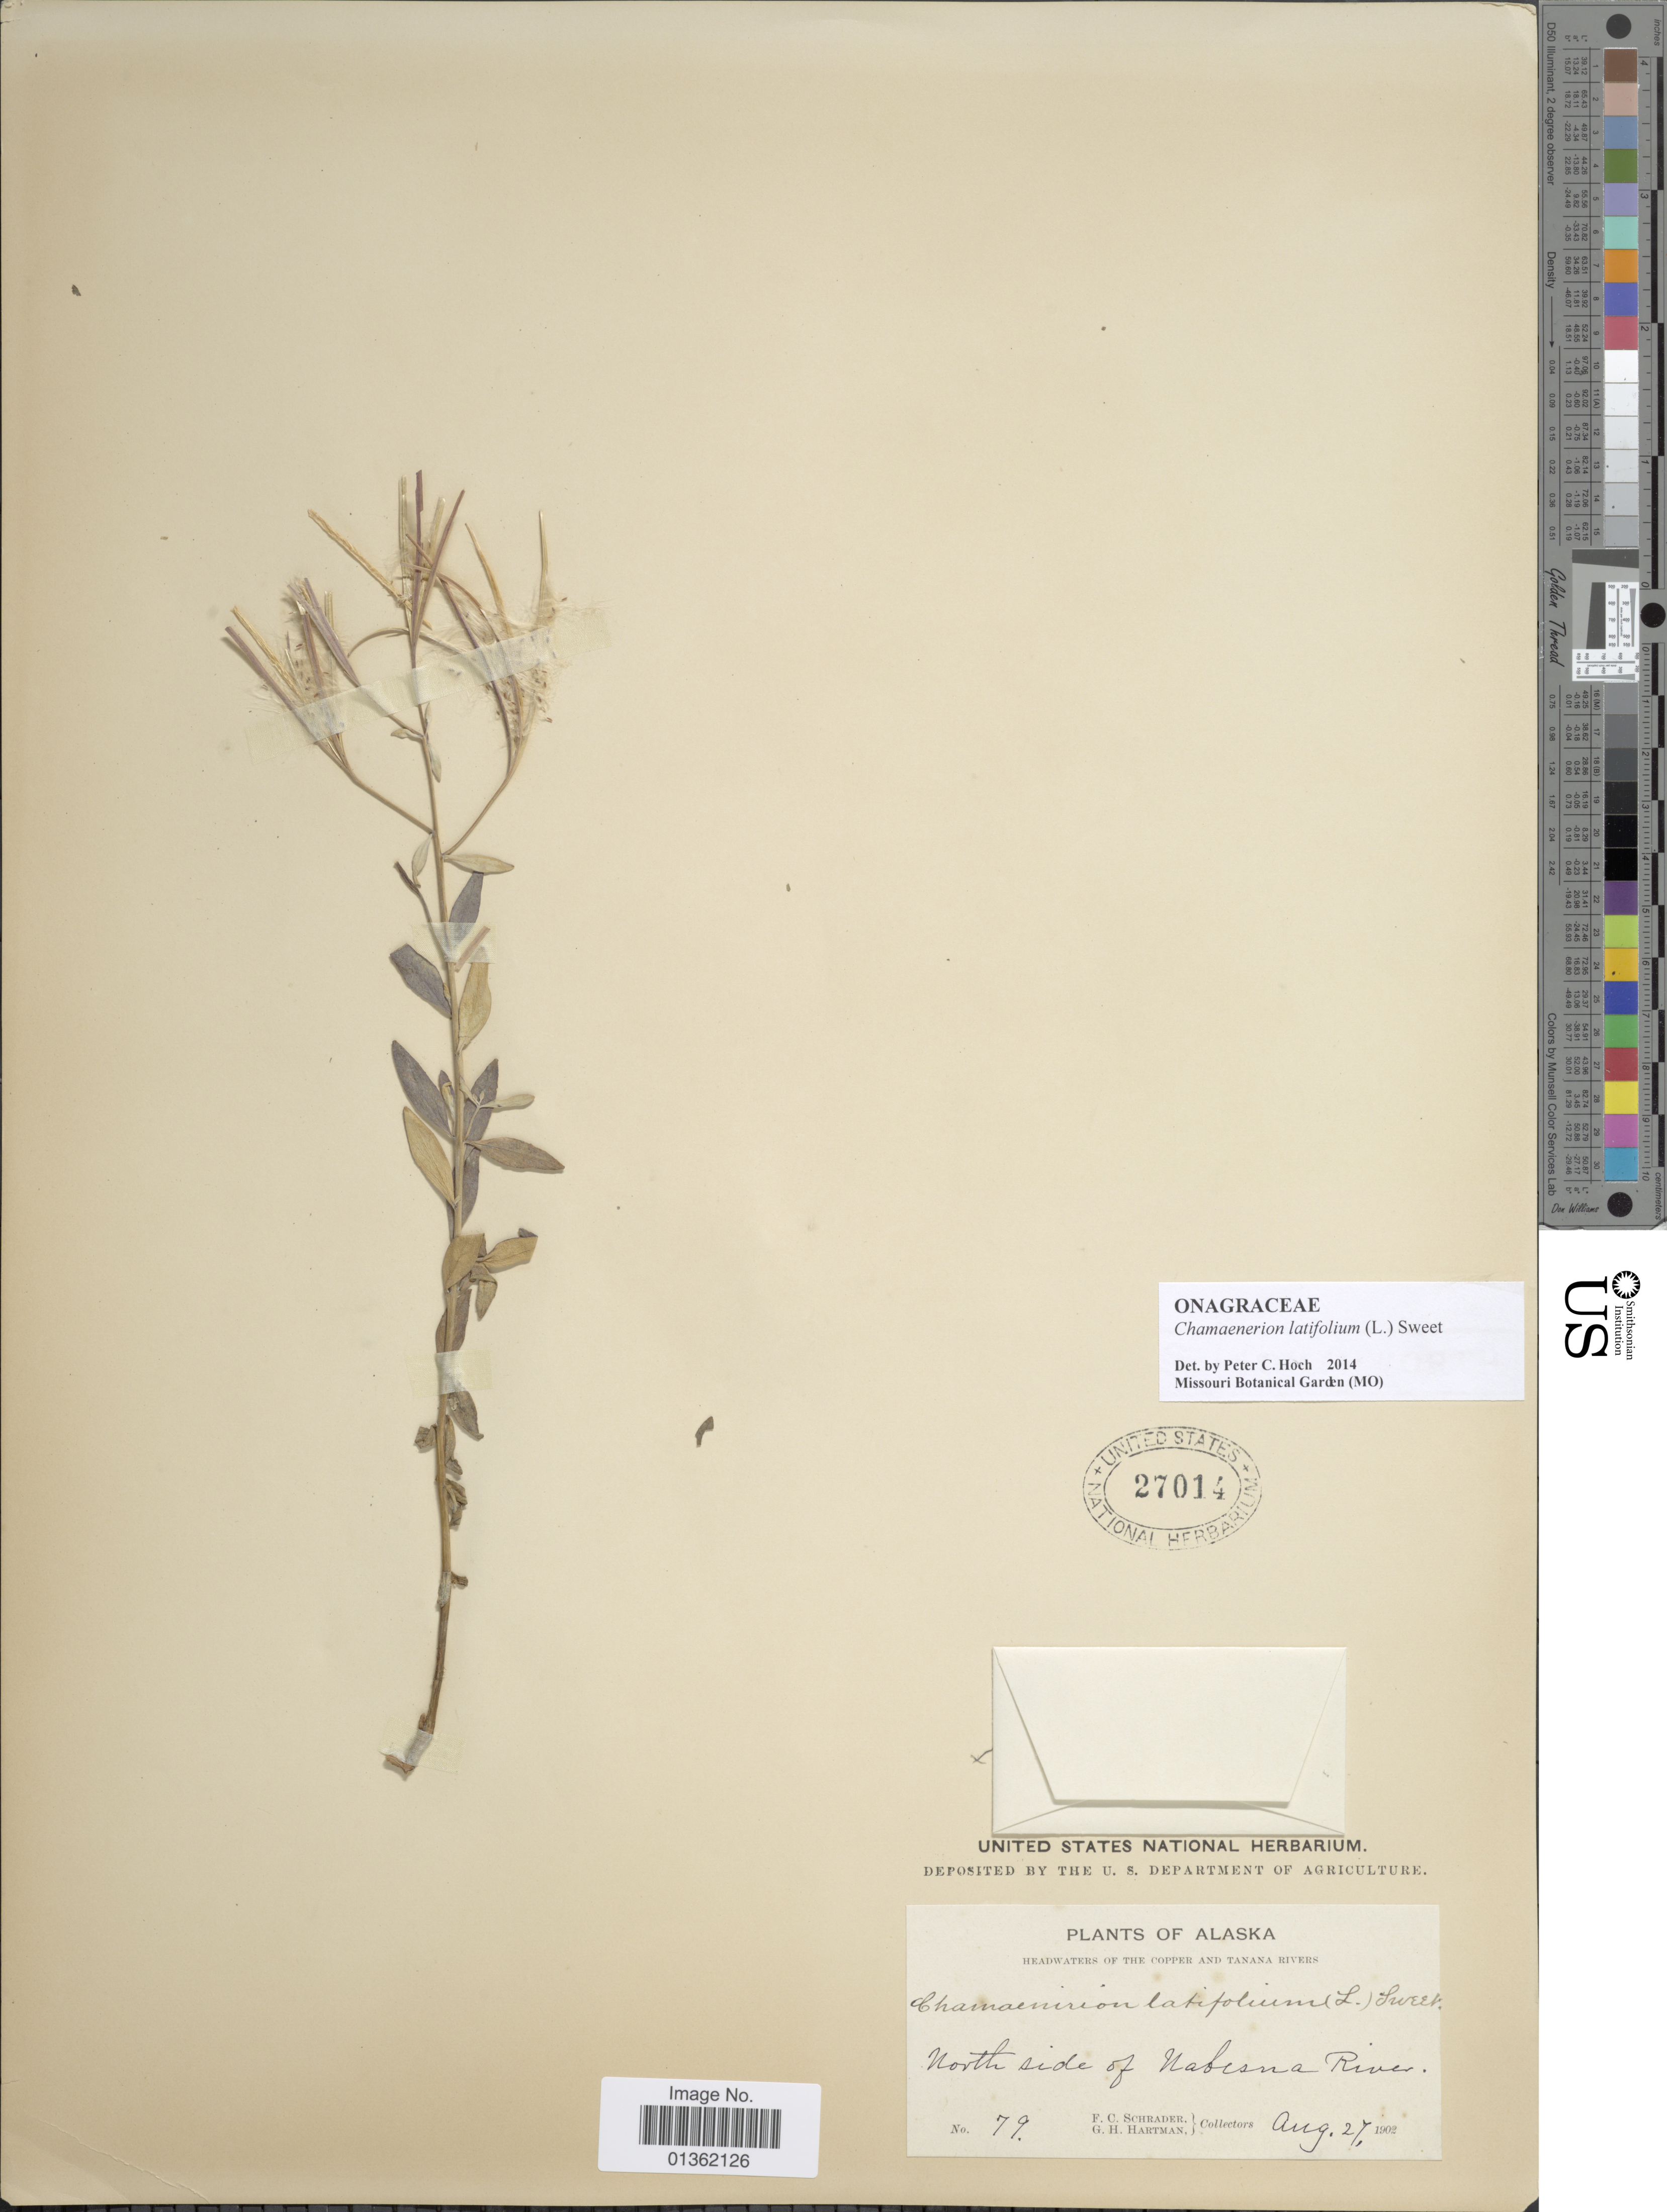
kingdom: Plantae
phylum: Tracheophyta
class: Magnoliopsida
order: Myrtales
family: Onagraceae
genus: Chamaenerion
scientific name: Chamaenerion latifolium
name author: (L.) Th. Fr. & Lange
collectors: F. C. Schrader & G. H. Hartman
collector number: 79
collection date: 1902-08-27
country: United States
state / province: Alaska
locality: Headwaters of the Copper and Tanana Rivers. North side of Nabesna River.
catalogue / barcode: US 27014